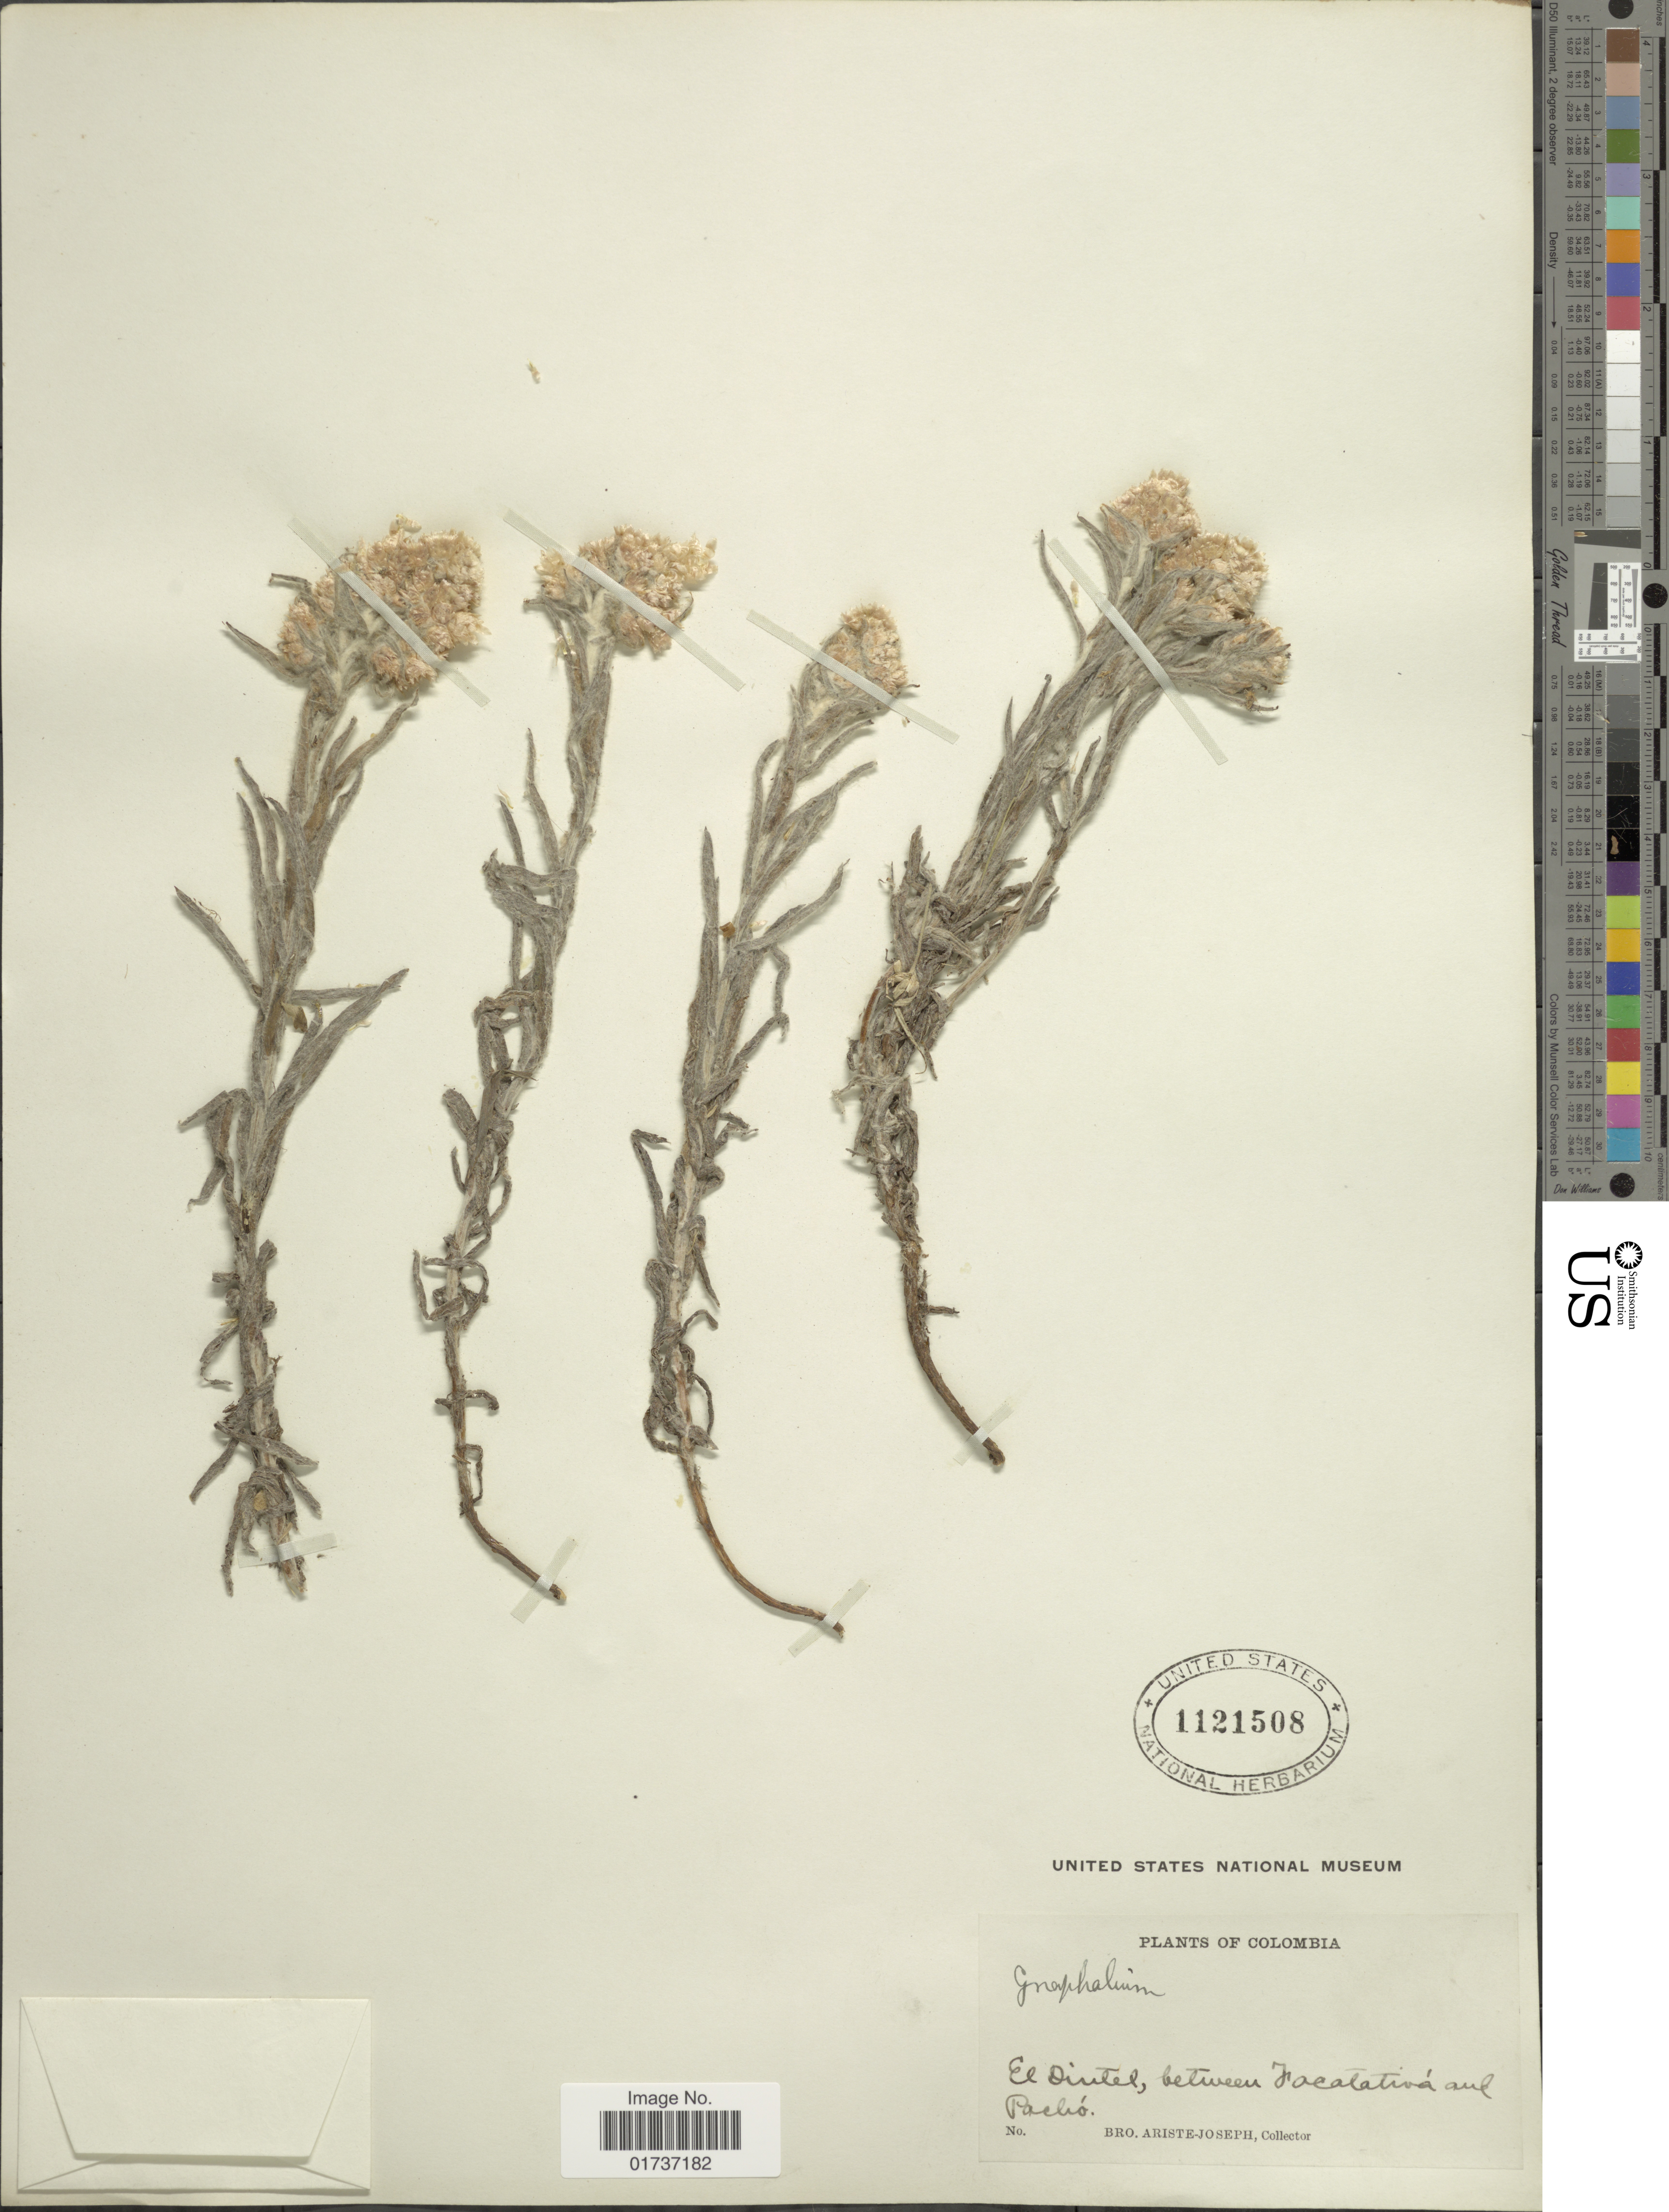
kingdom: Plantae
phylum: Tracheophyta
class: Magnoliopsida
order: Asterales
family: Asteraceae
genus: Gnaphalium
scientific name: Gnaphalium sp.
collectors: Bro. Ariste-Joseph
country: Colombia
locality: El Dintel, between Facatativa and Pachó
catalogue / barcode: US 1121508